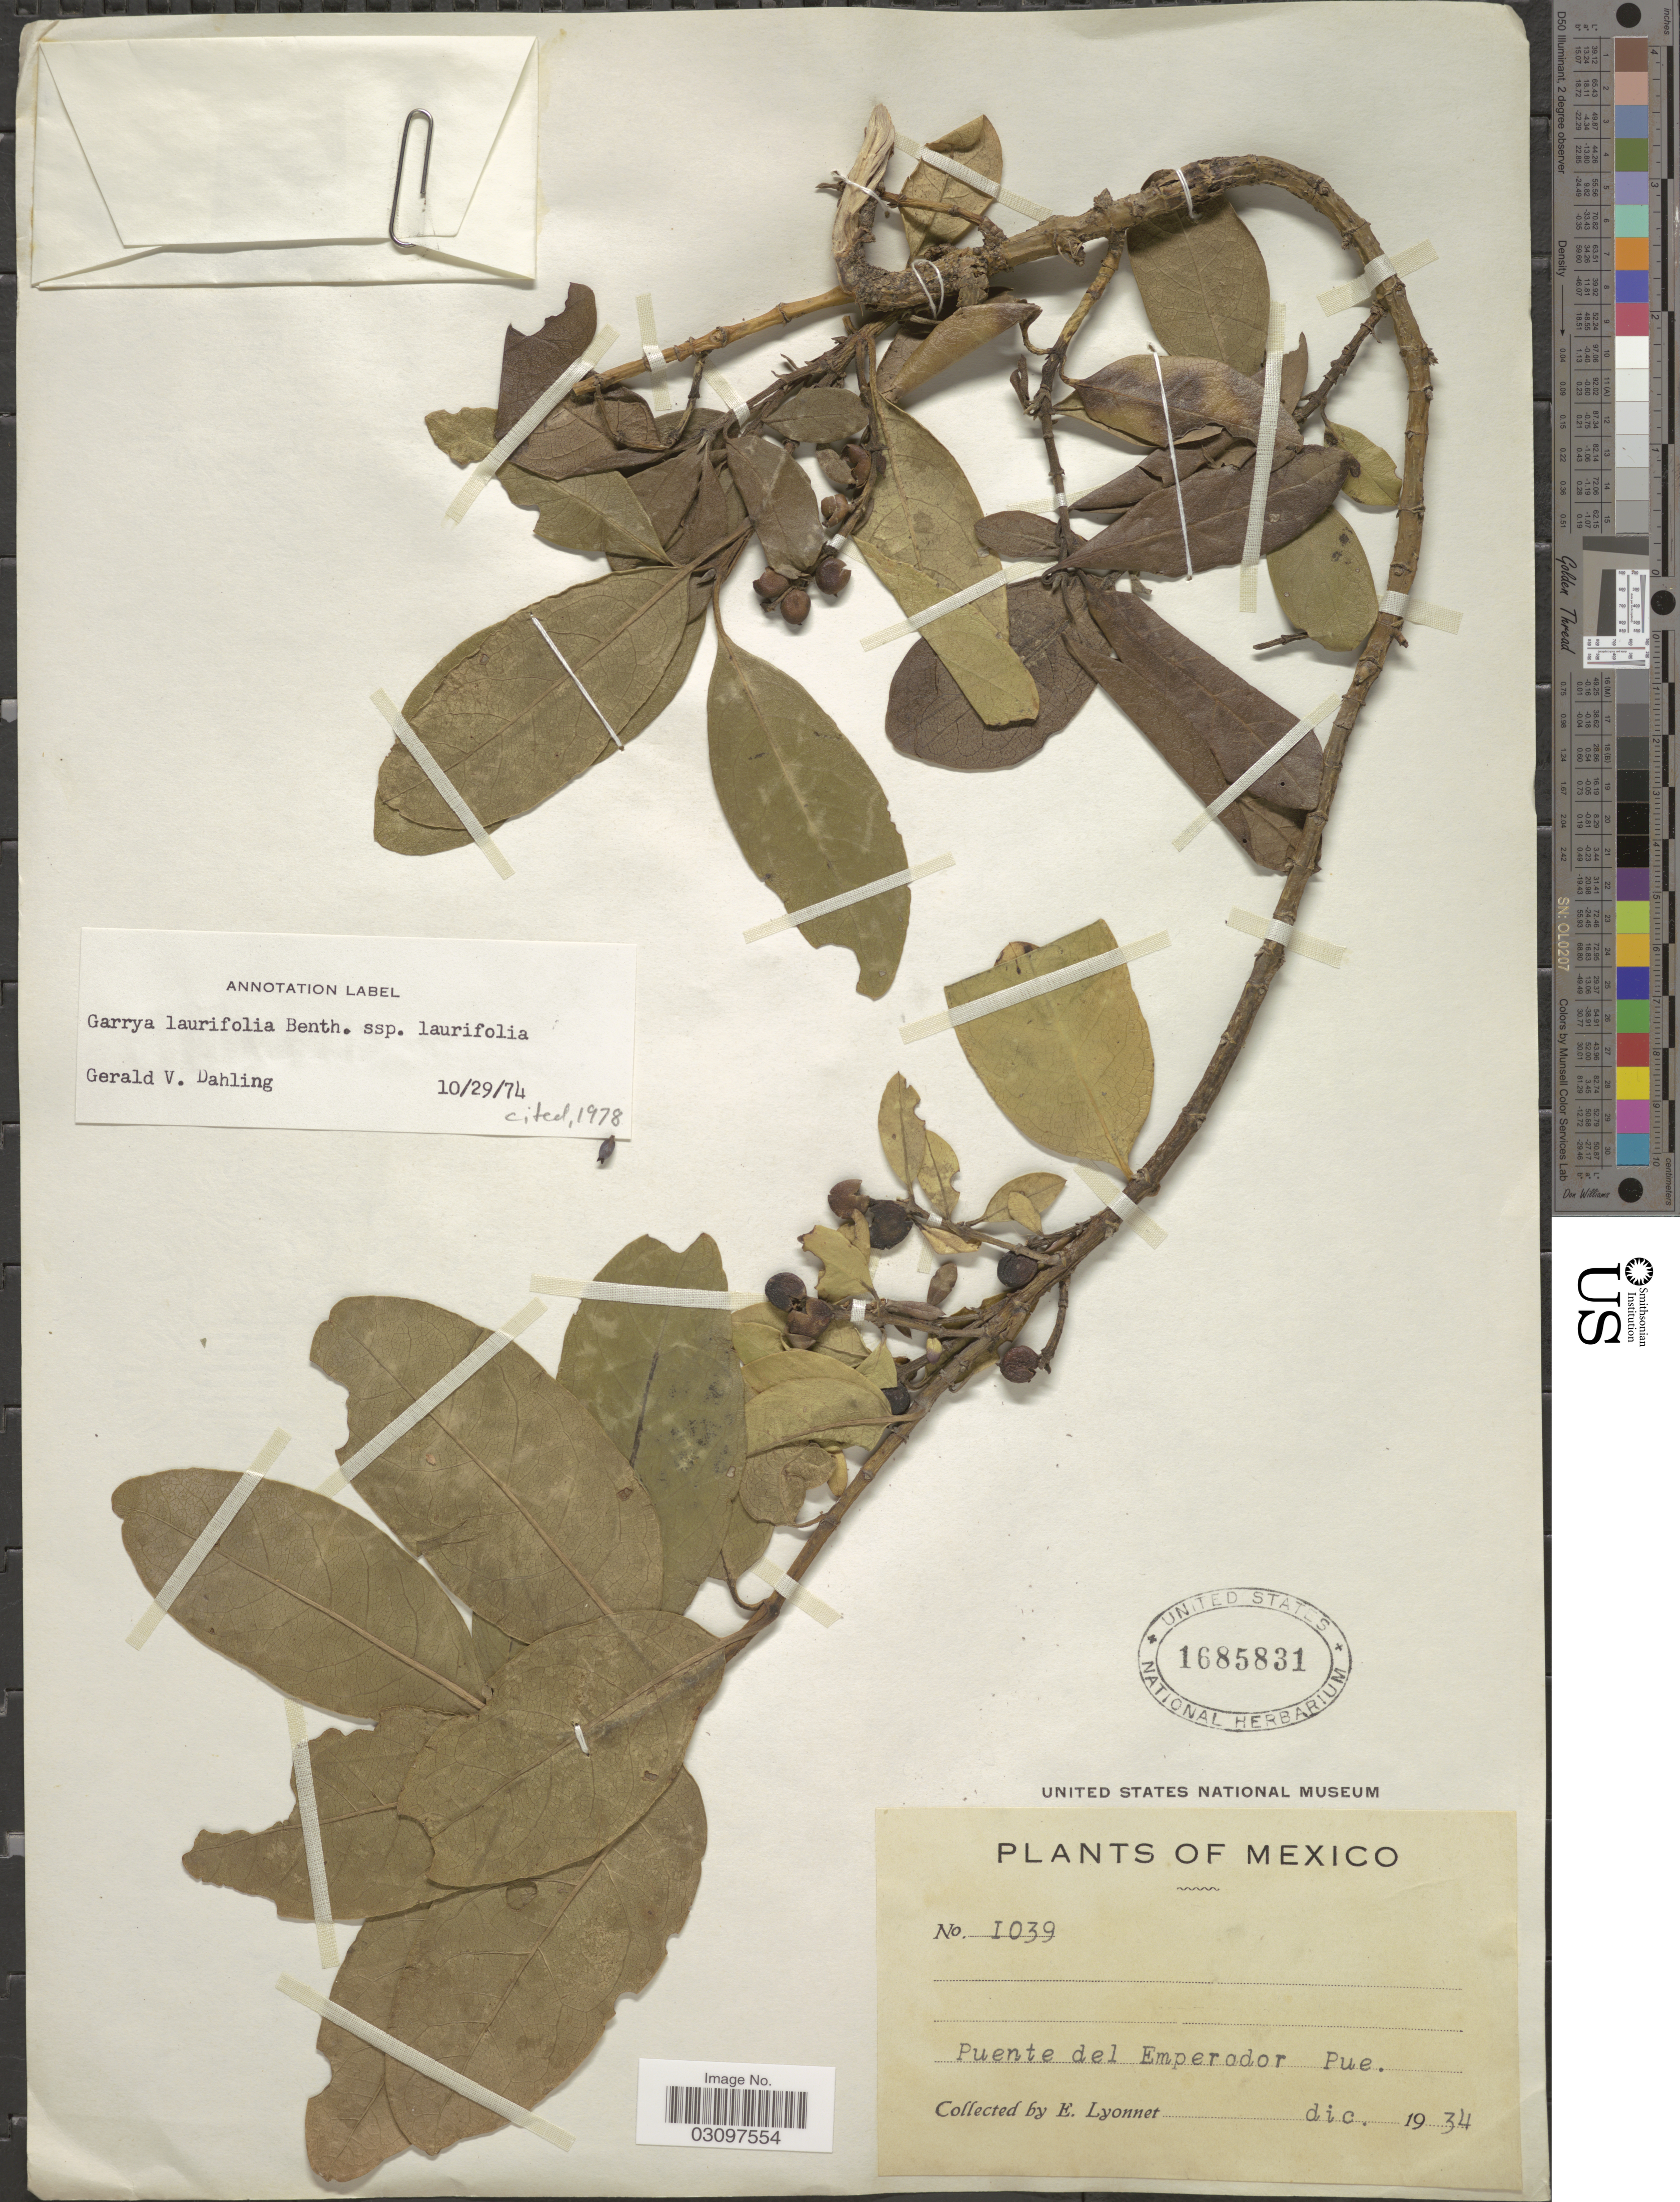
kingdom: Plantae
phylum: Tracheophyta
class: Magnoliopsida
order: Garryales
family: Garryaceae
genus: Garrya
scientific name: Garrya laurifolia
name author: Hartw. ex Benth.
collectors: E. Lyonnet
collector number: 1039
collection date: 1934-12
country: Mexico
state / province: Puebla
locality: Puente del Emperador.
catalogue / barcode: US 1685831